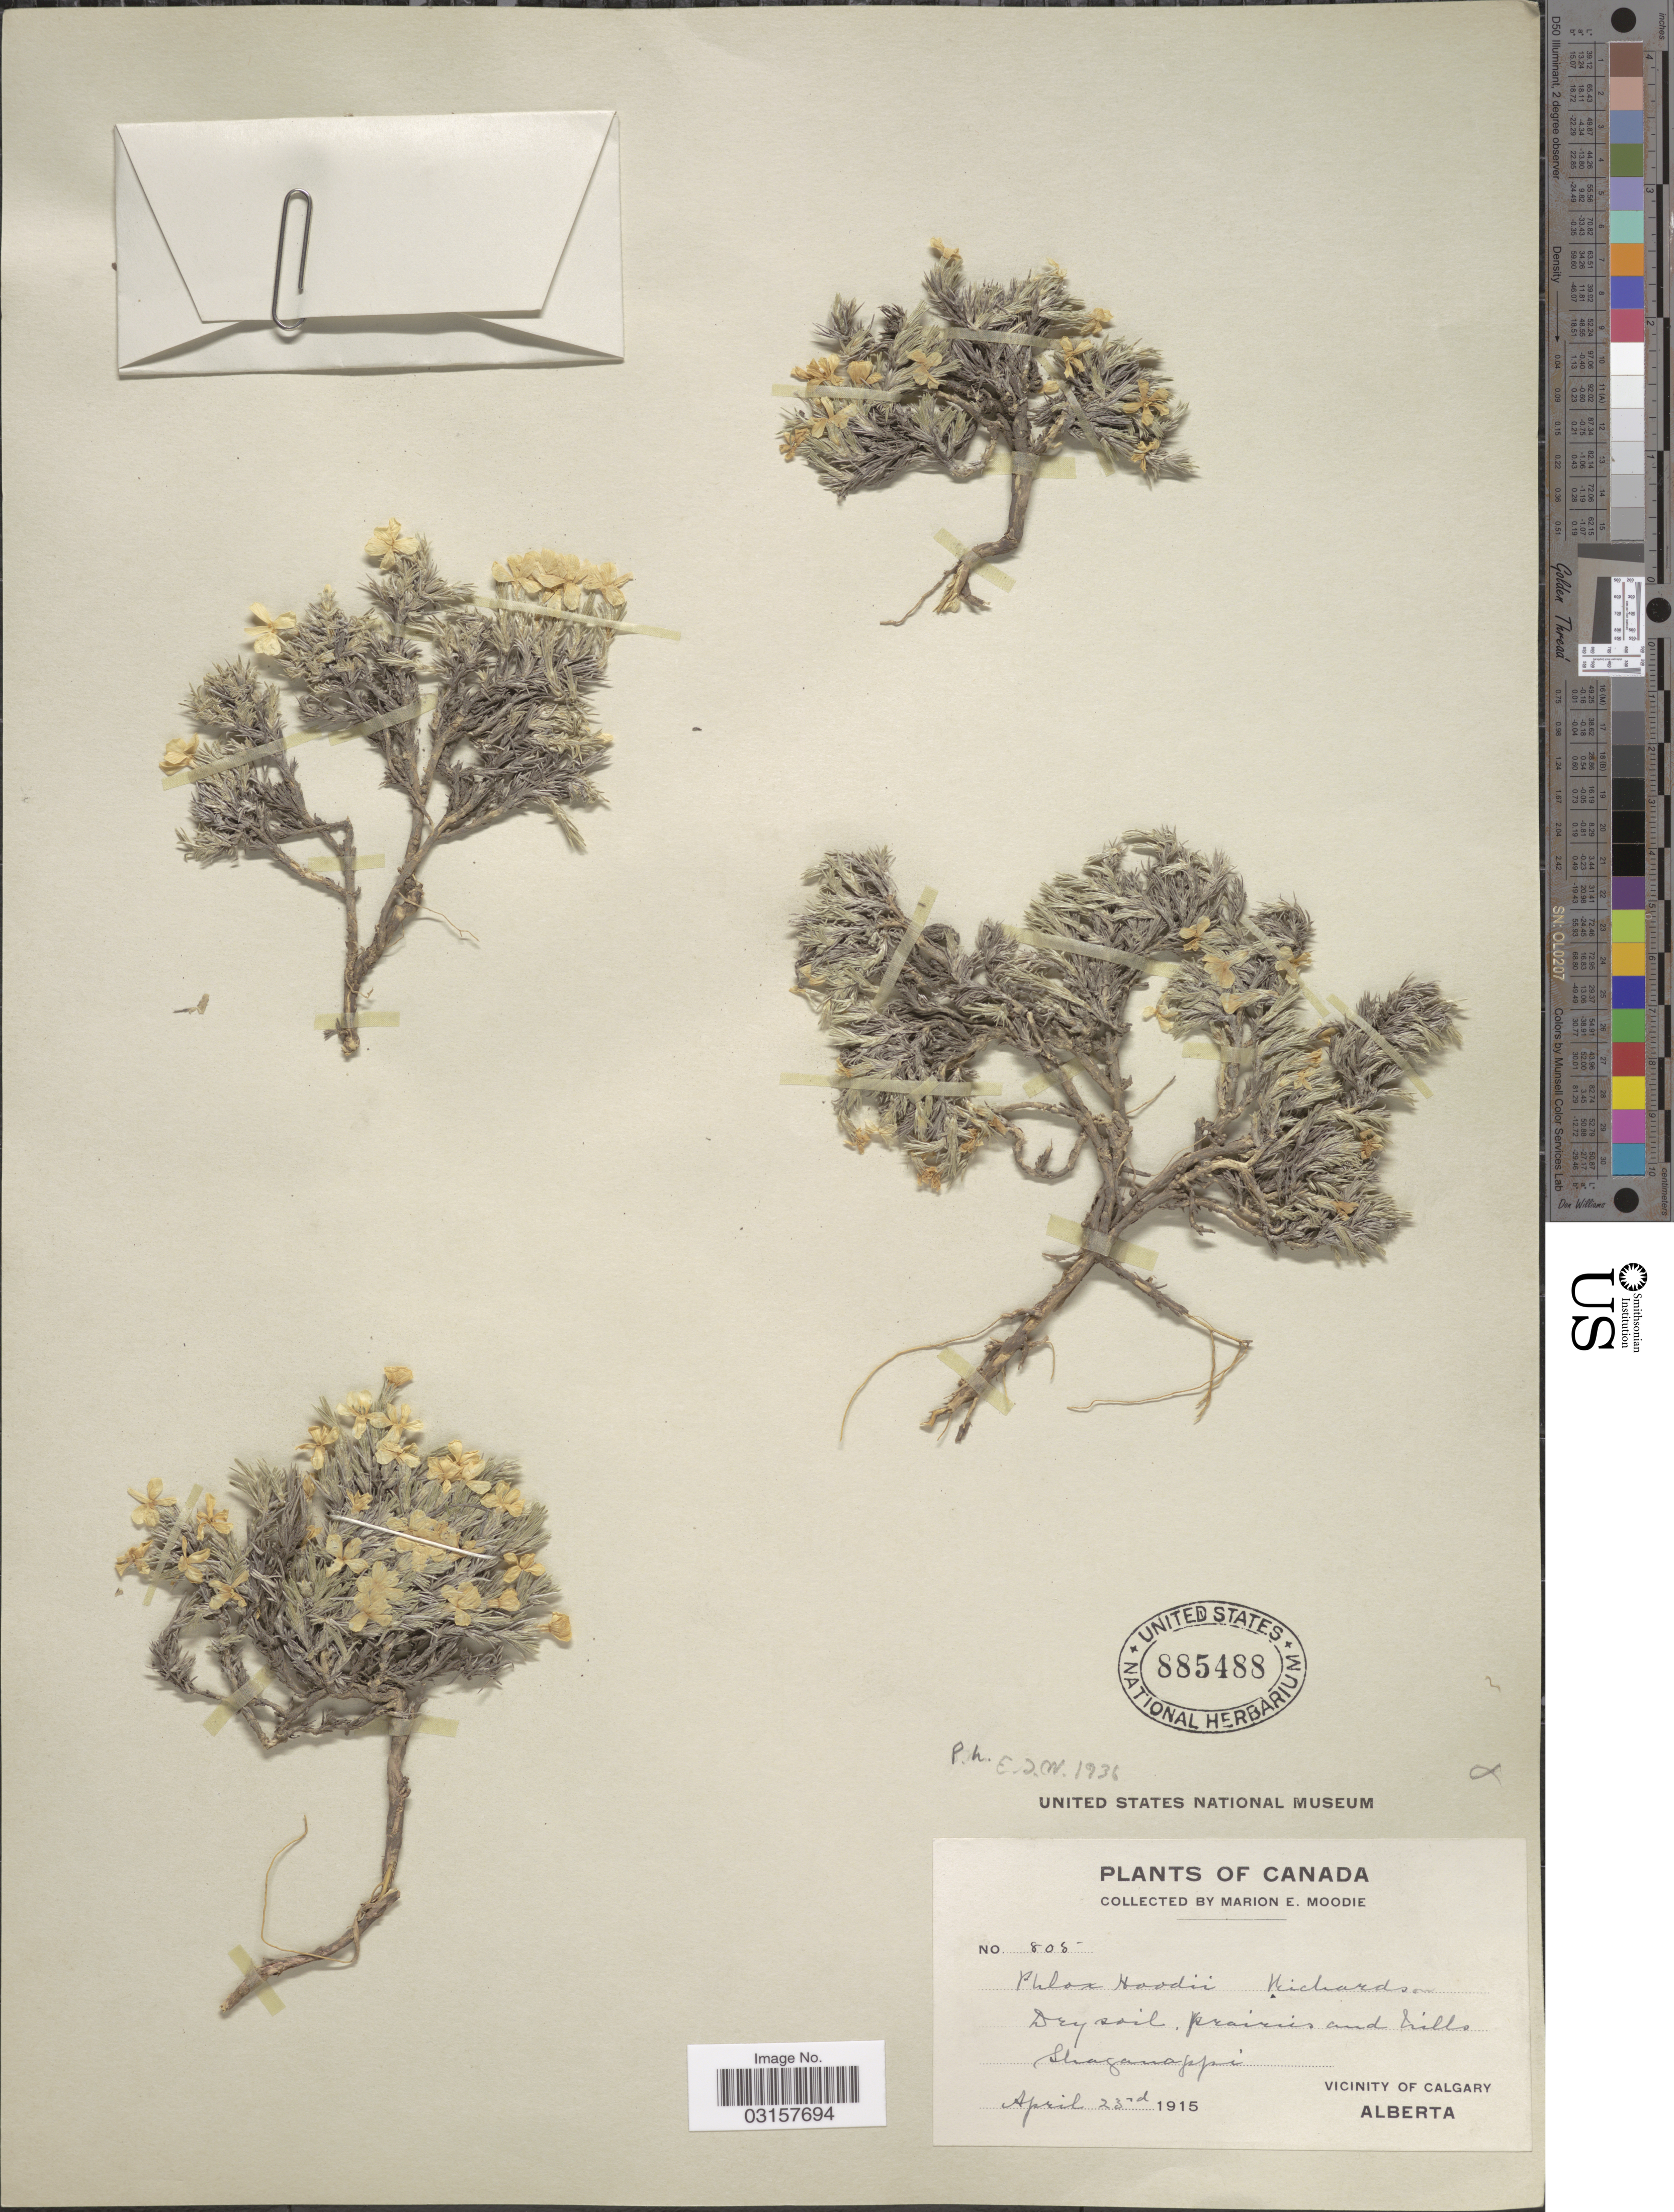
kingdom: Plantae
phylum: Tracheophyta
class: Magnoliopsida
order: Ericales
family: Polemoniaceae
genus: Phlox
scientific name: Phlox hoodii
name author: Richardson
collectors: M. E. Moodie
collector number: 805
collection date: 1915-04-23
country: Canada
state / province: Alberta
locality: Prairies and hills Shaganappi. Vicinity of Calgary.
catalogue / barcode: US 885488